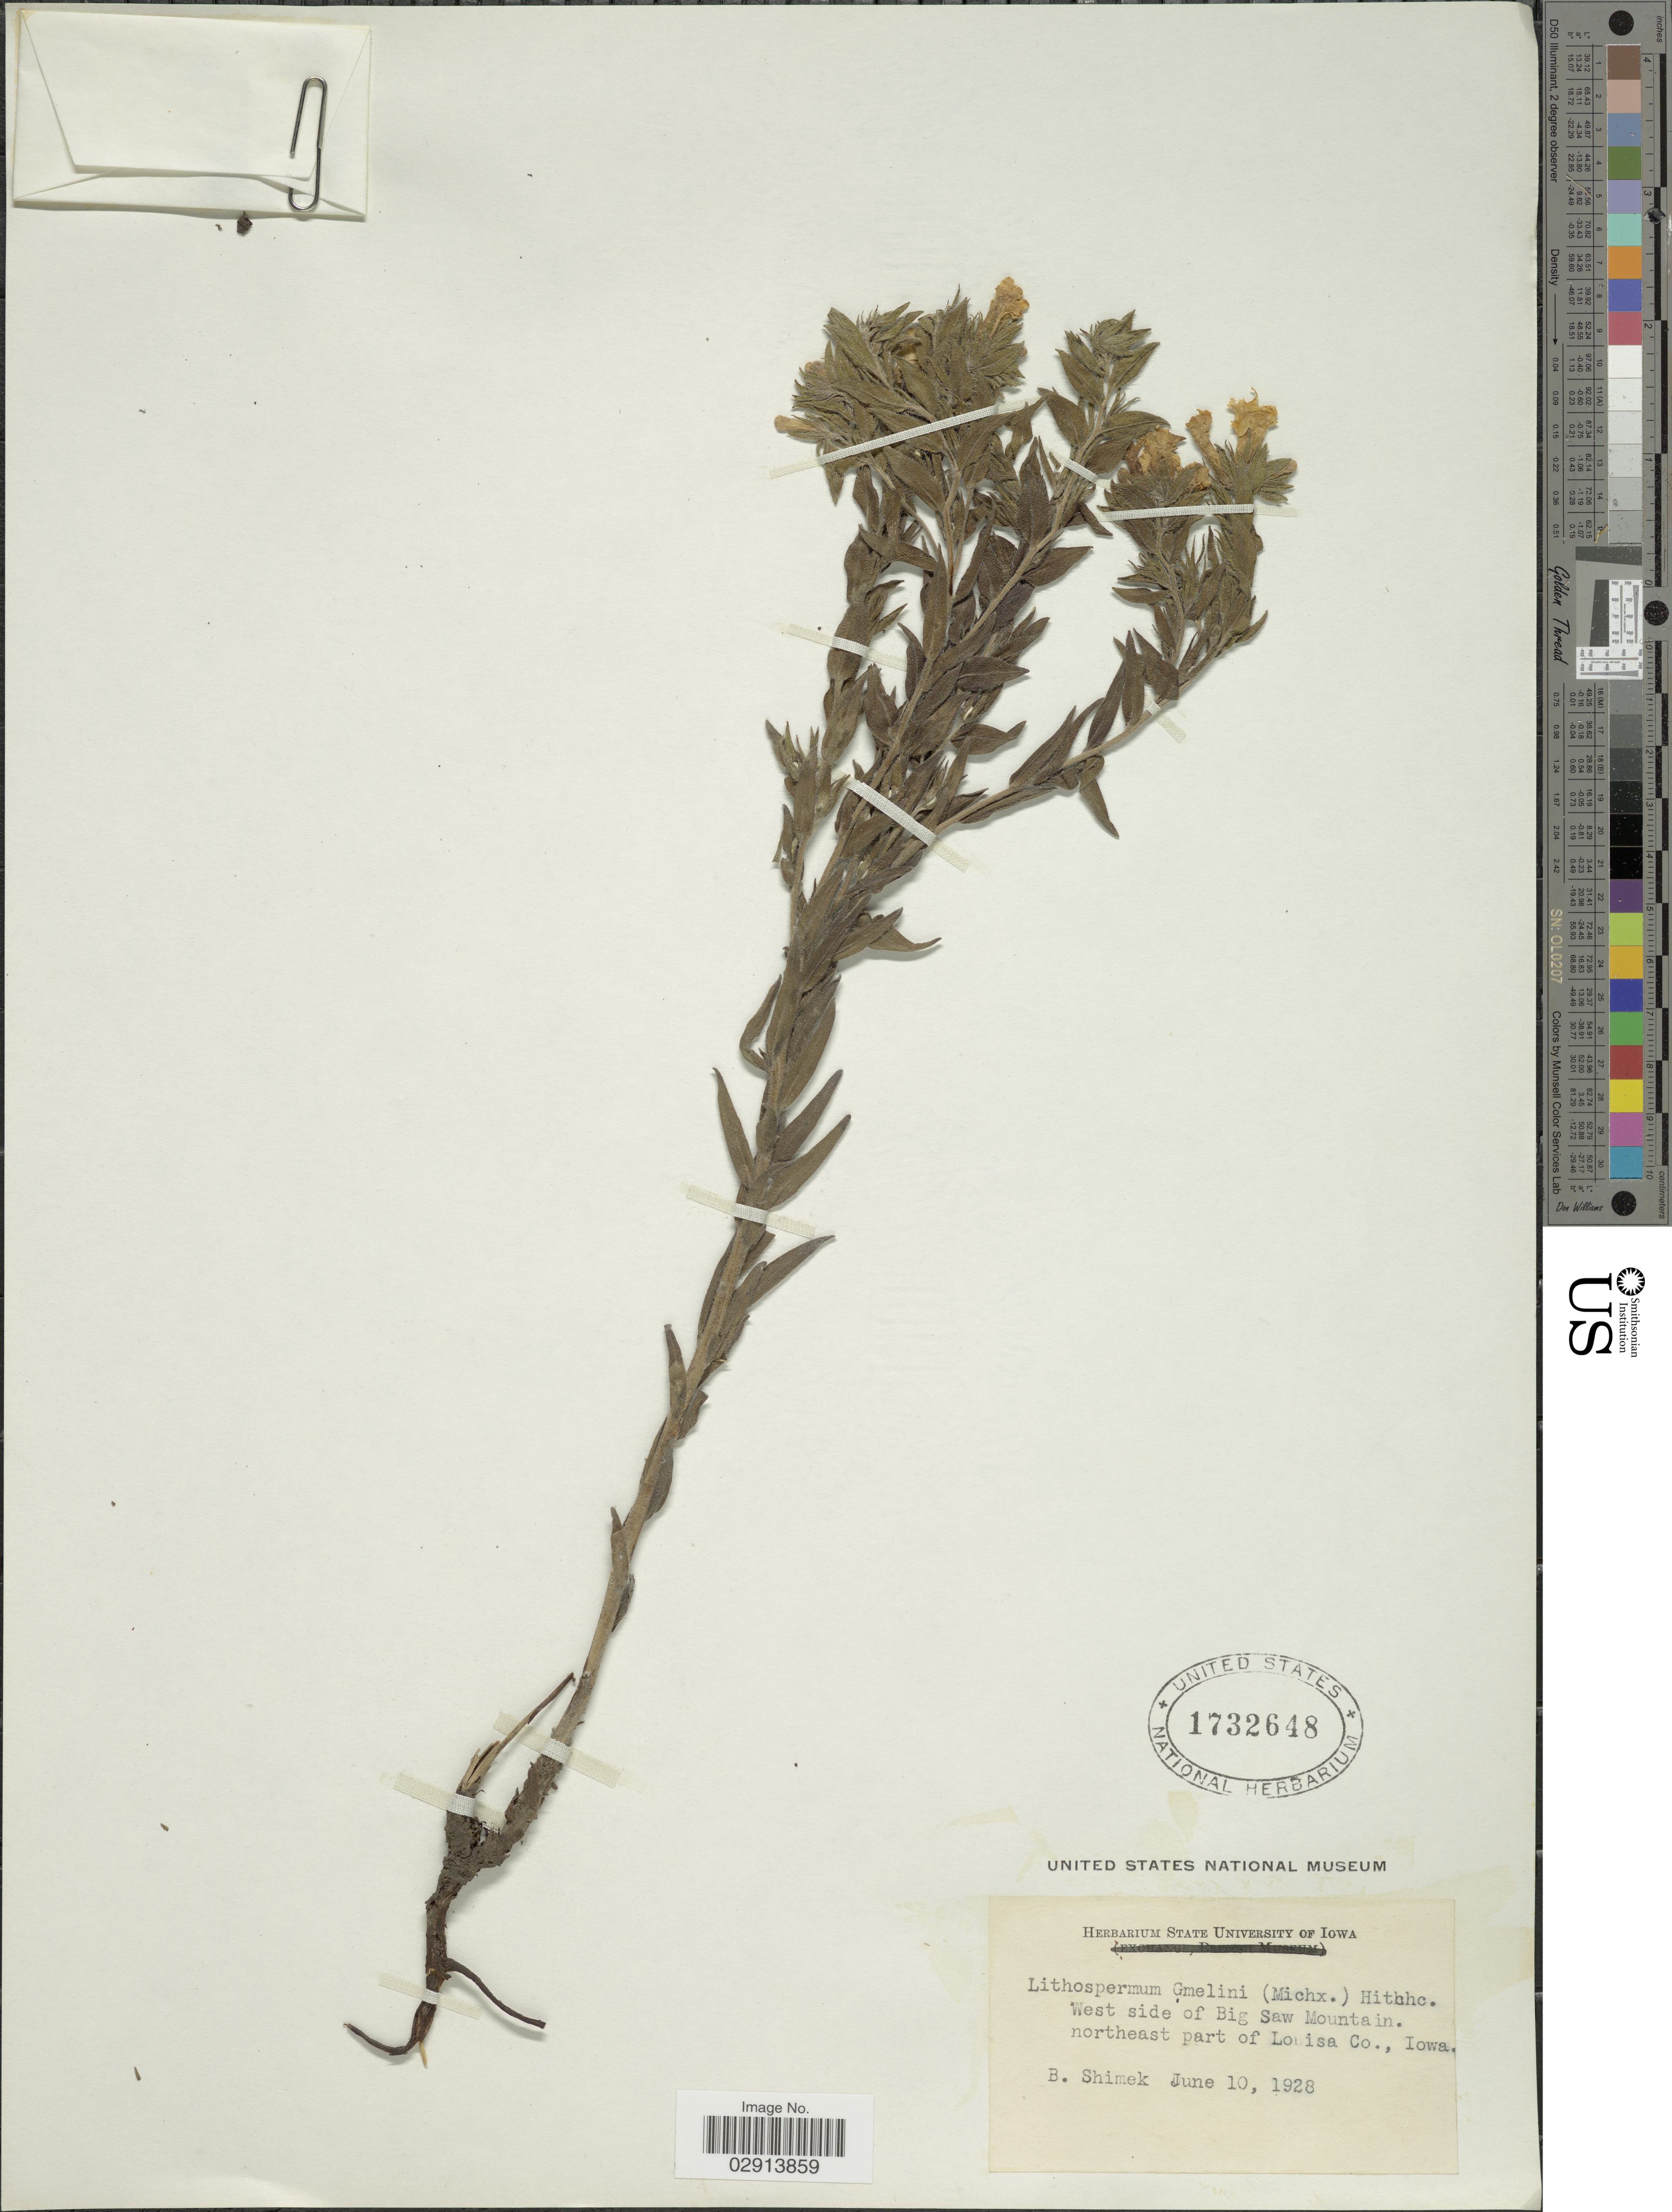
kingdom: Plantae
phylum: Tracheophyta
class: Magnoliopsida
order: Boraginales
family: Boraginaceae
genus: Lithospermum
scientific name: Lithospermum caroliniense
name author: (J.F. Gmel.) MacMill.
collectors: B. Shimek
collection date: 1928-06-10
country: United States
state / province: Iowa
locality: West side of Big Saw Mountain, northeast part of Louisa Co.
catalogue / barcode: US 1732648